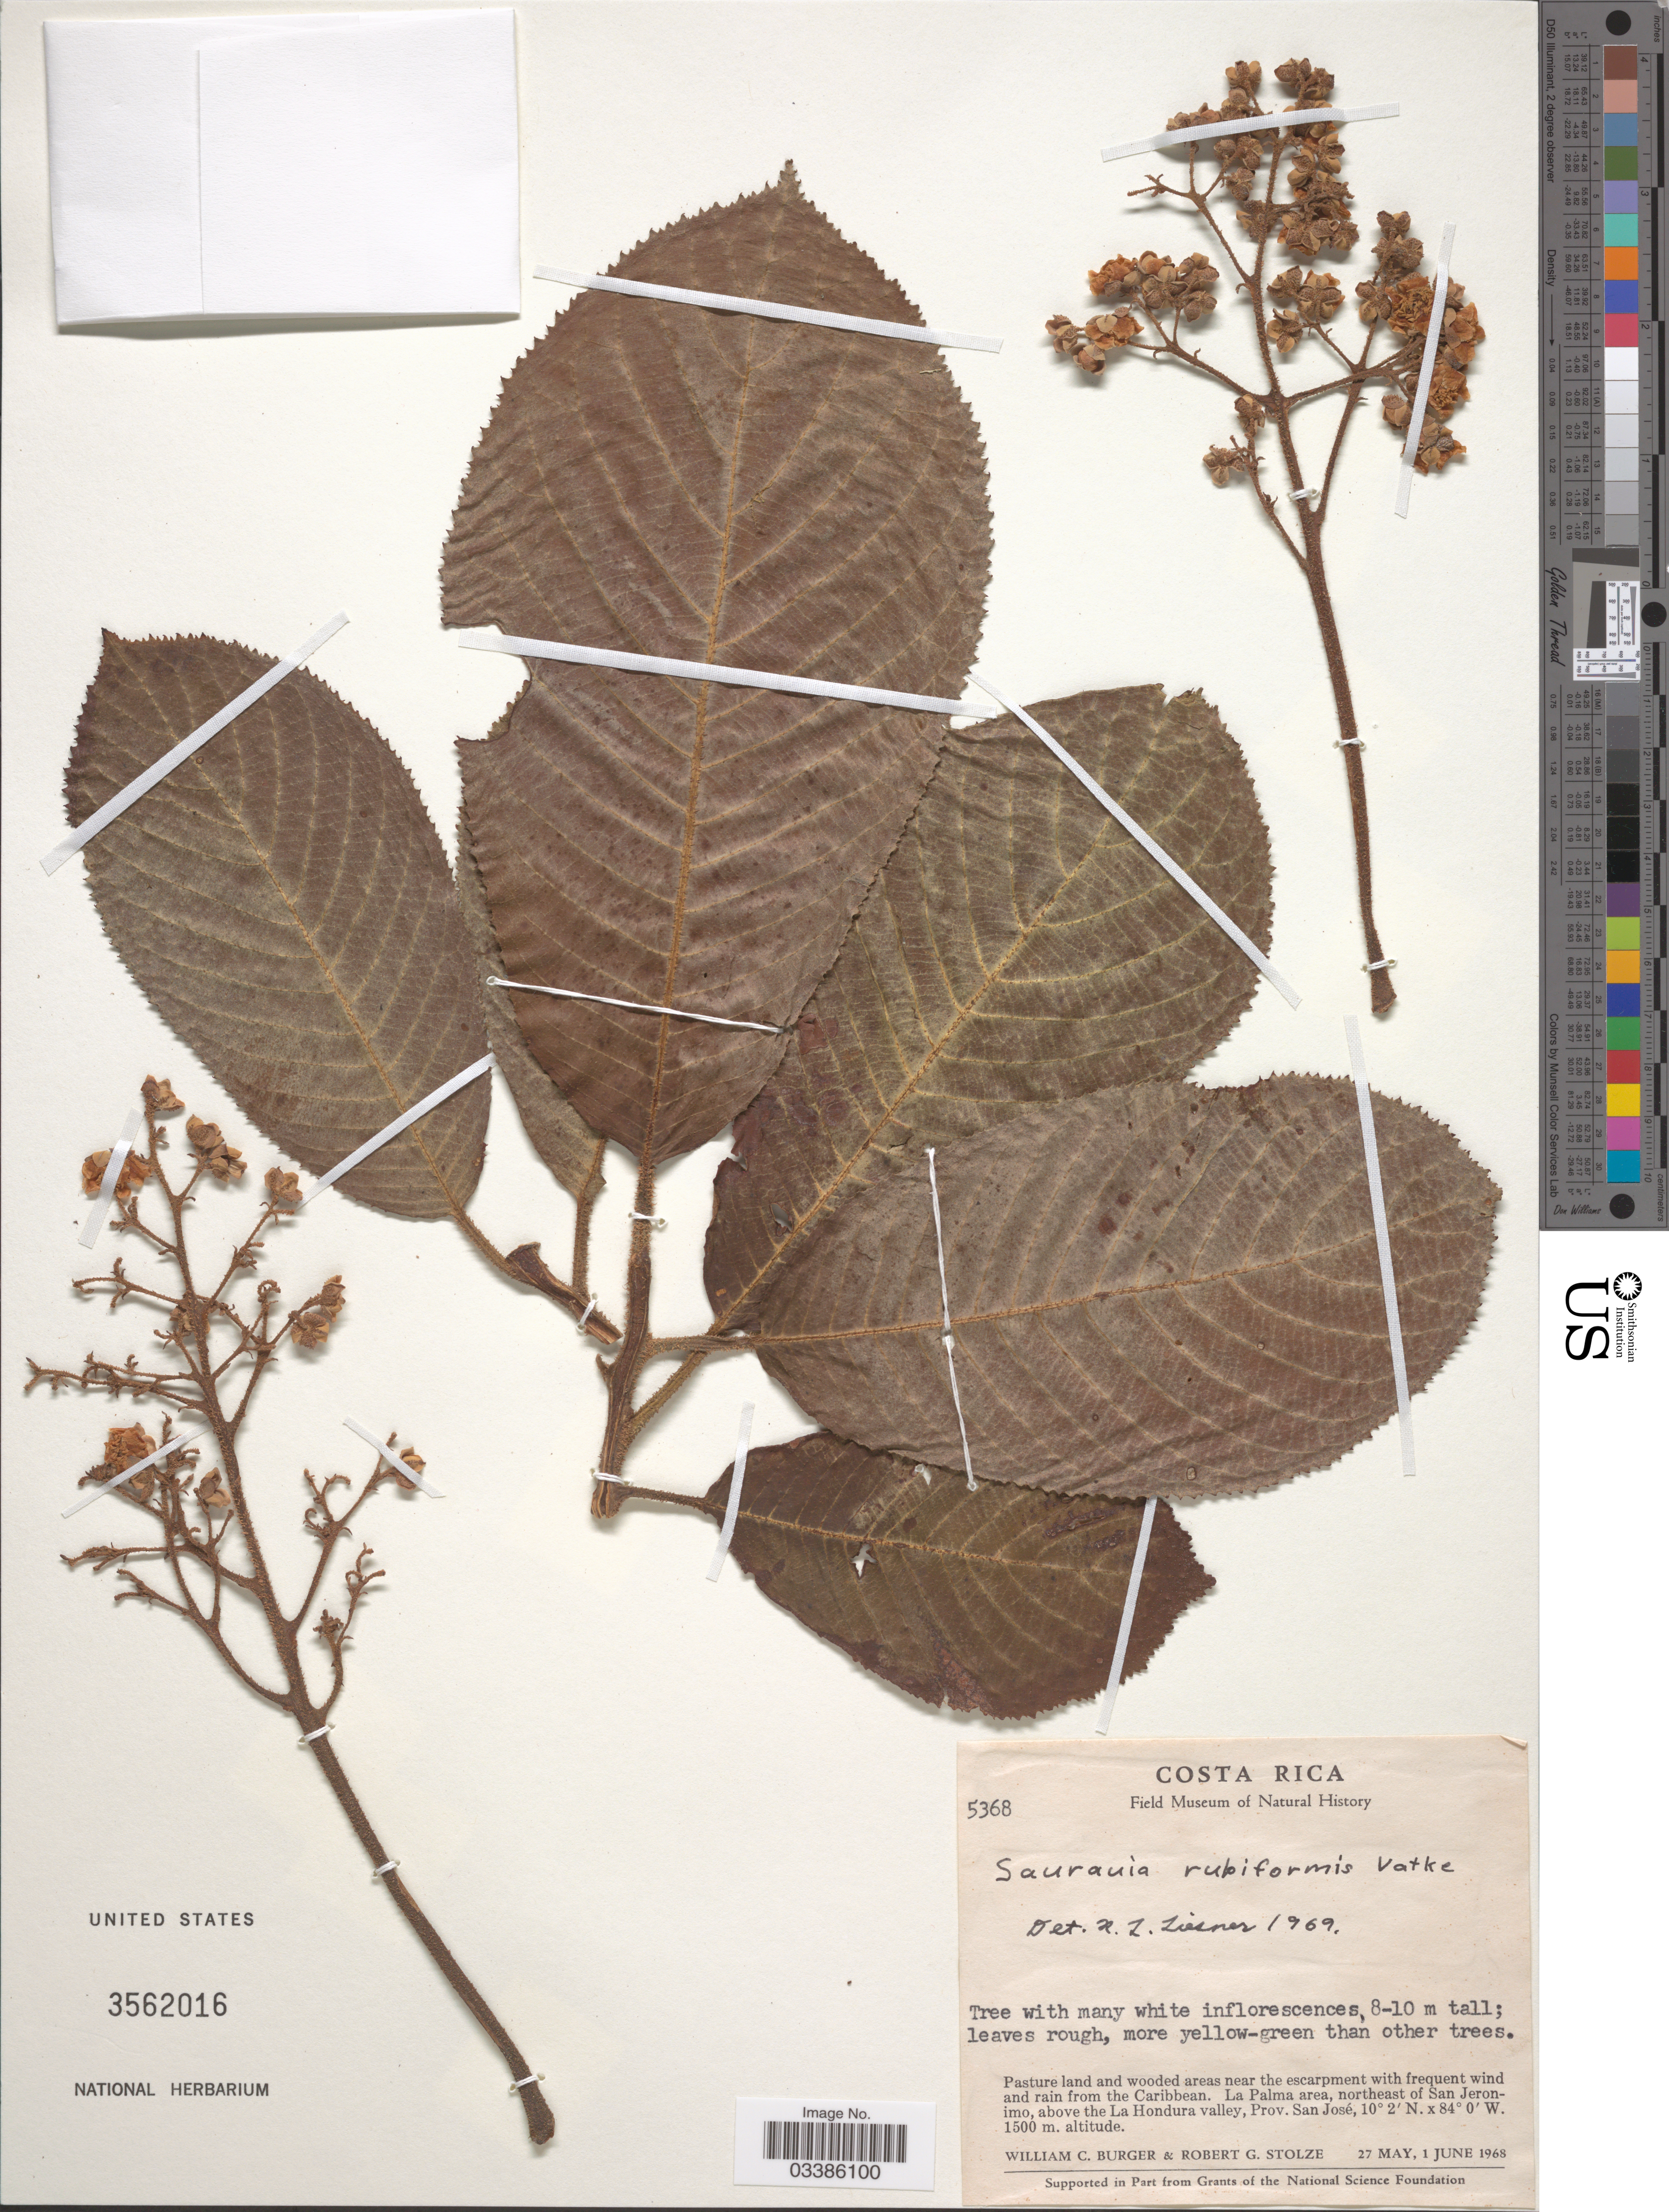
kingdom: Plantae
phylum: Tracheophyta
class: Magnoliopsida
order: Ericales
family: Actinidiaceae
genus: Saurauia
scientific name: Saurauia rubiformis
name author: Vatke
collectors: W. Burger & R. G. Stolze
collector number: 5368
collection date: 1968-05-27/1968-06-01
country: Costa Rica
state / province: San José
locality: La Palma area, northeast of San Jeronimo, above the La Hondura valley.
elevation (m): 1500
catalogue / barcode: US 3562016